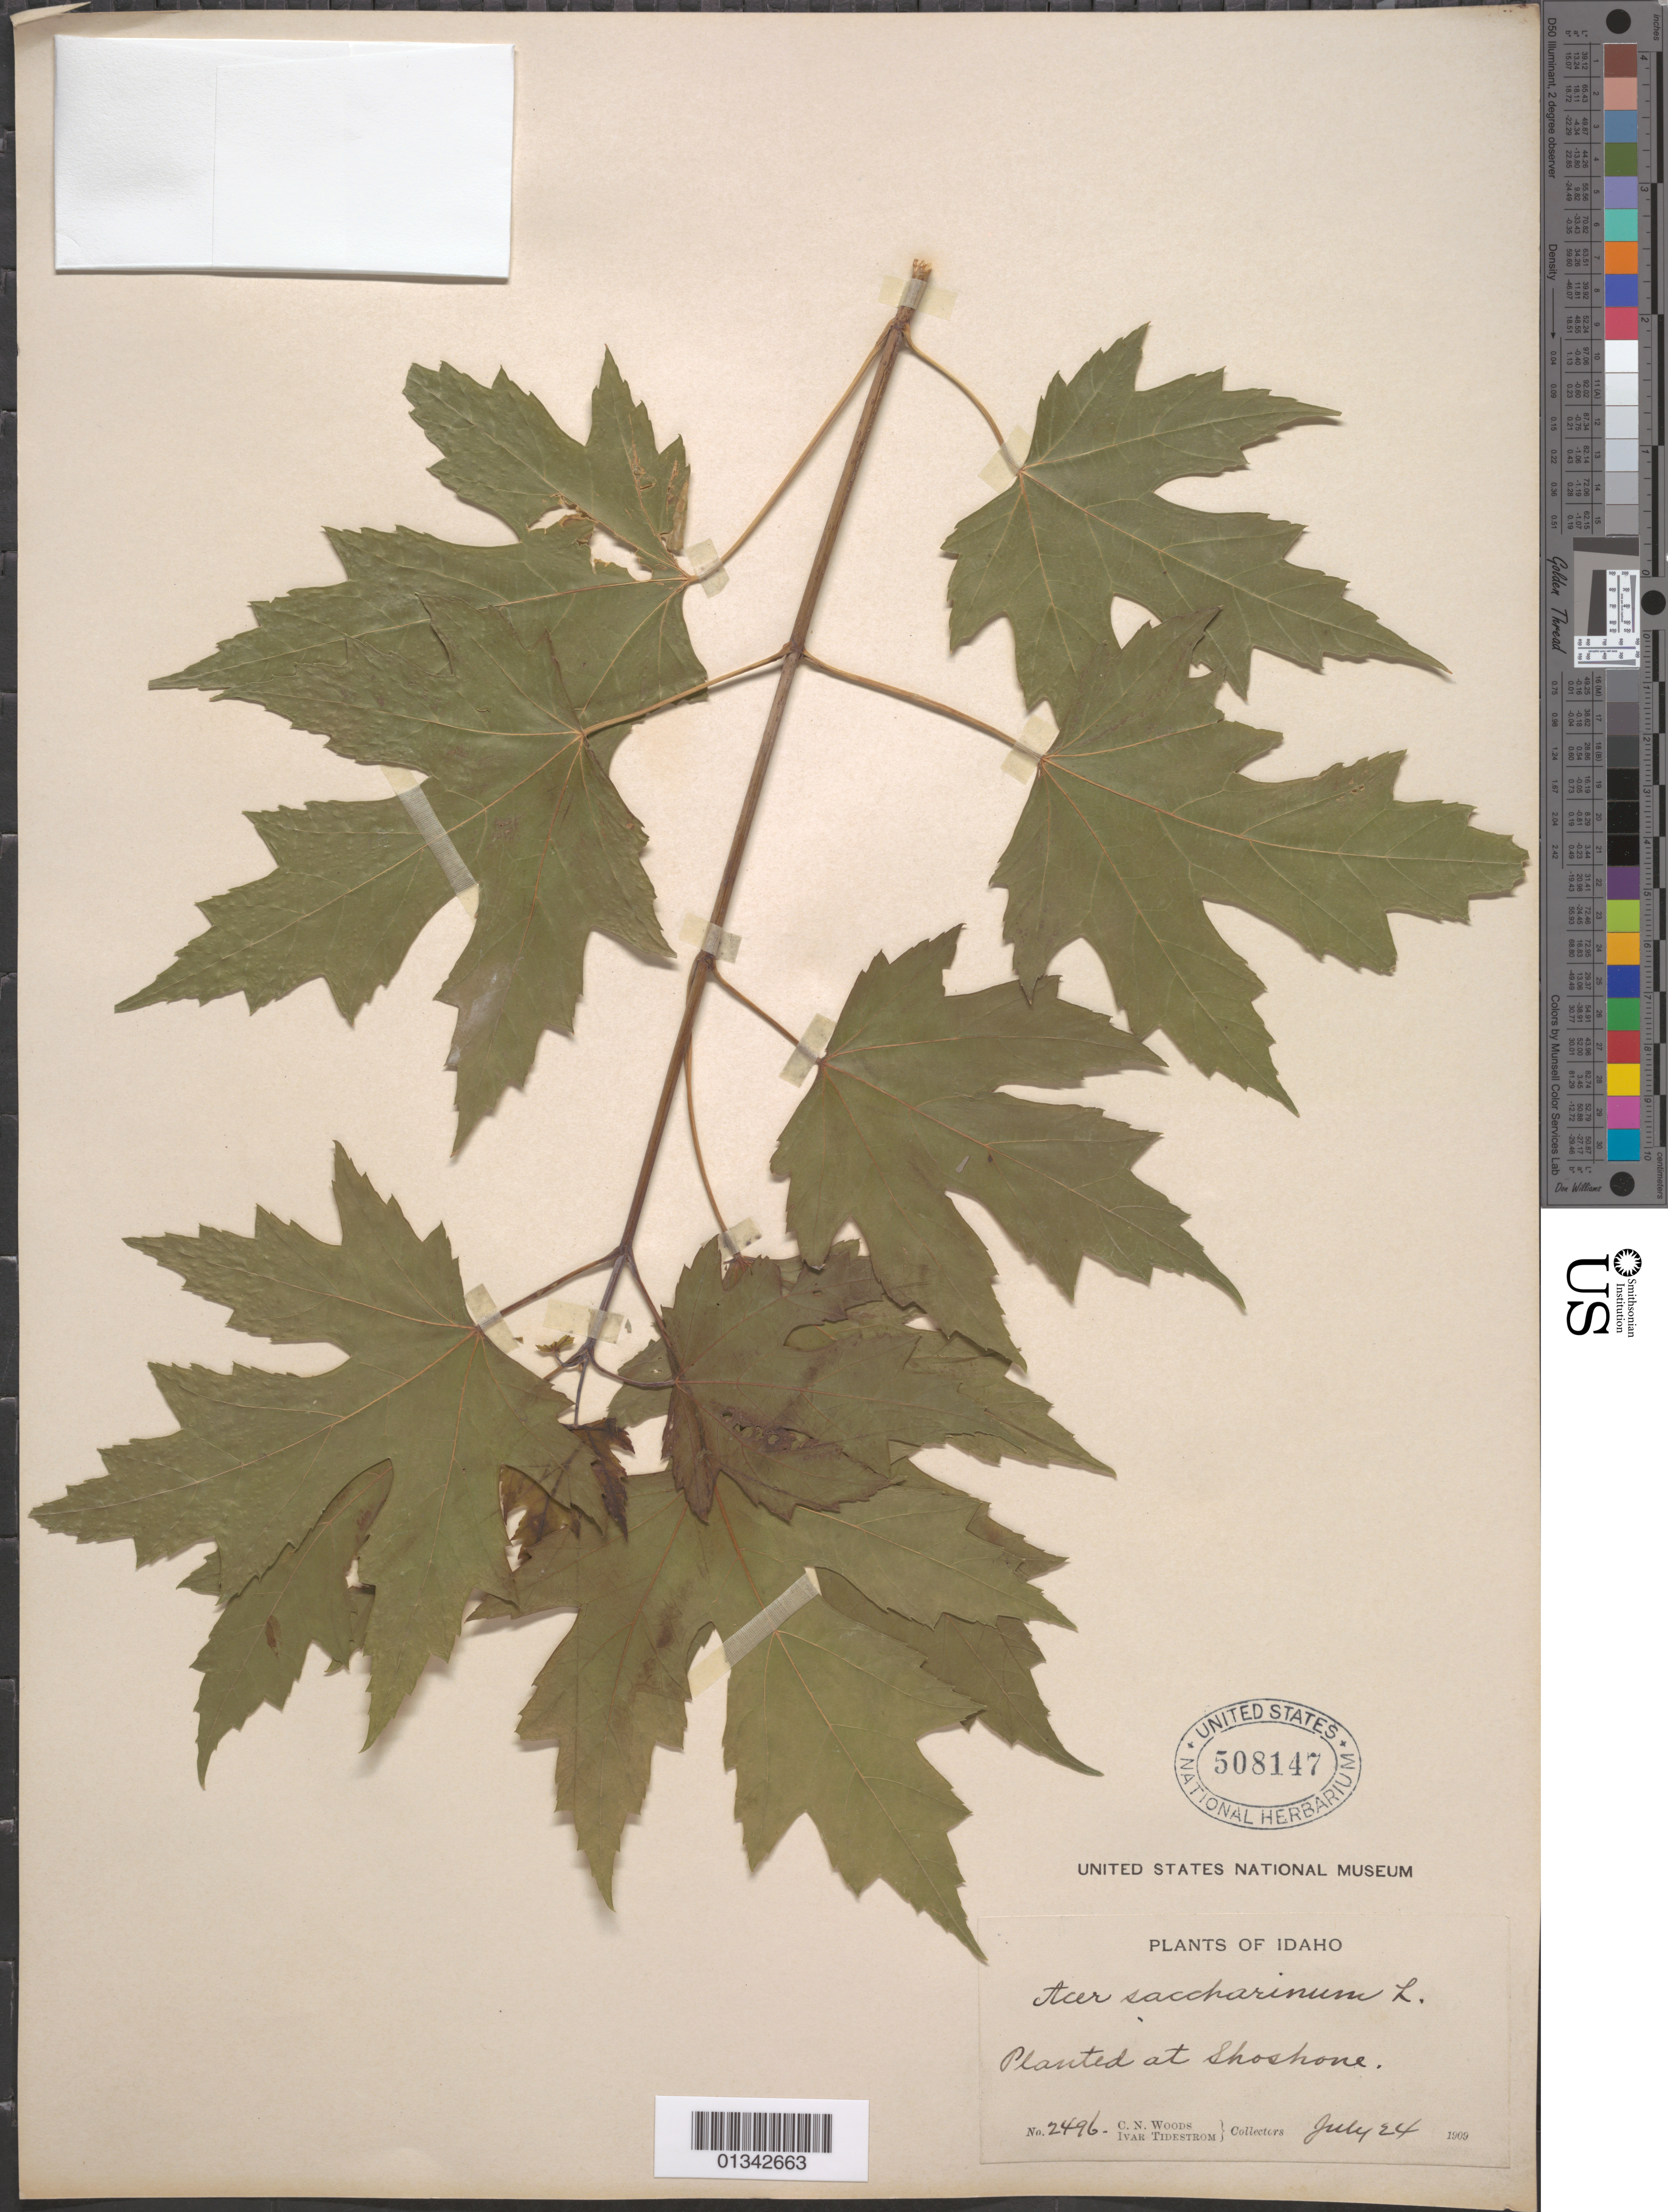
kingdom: Plantae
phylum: Tracheophyta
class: Magnoliopsida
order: Sapindales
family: Sapindaceae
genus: Acer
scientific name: Acer saccharinum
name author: L.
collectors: C. Woods & I. F. Tidestrom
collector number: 2496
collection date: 1909-07-24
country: United States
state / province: Idaho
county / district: Lincoln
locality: Shoshone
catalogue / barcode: US 508147